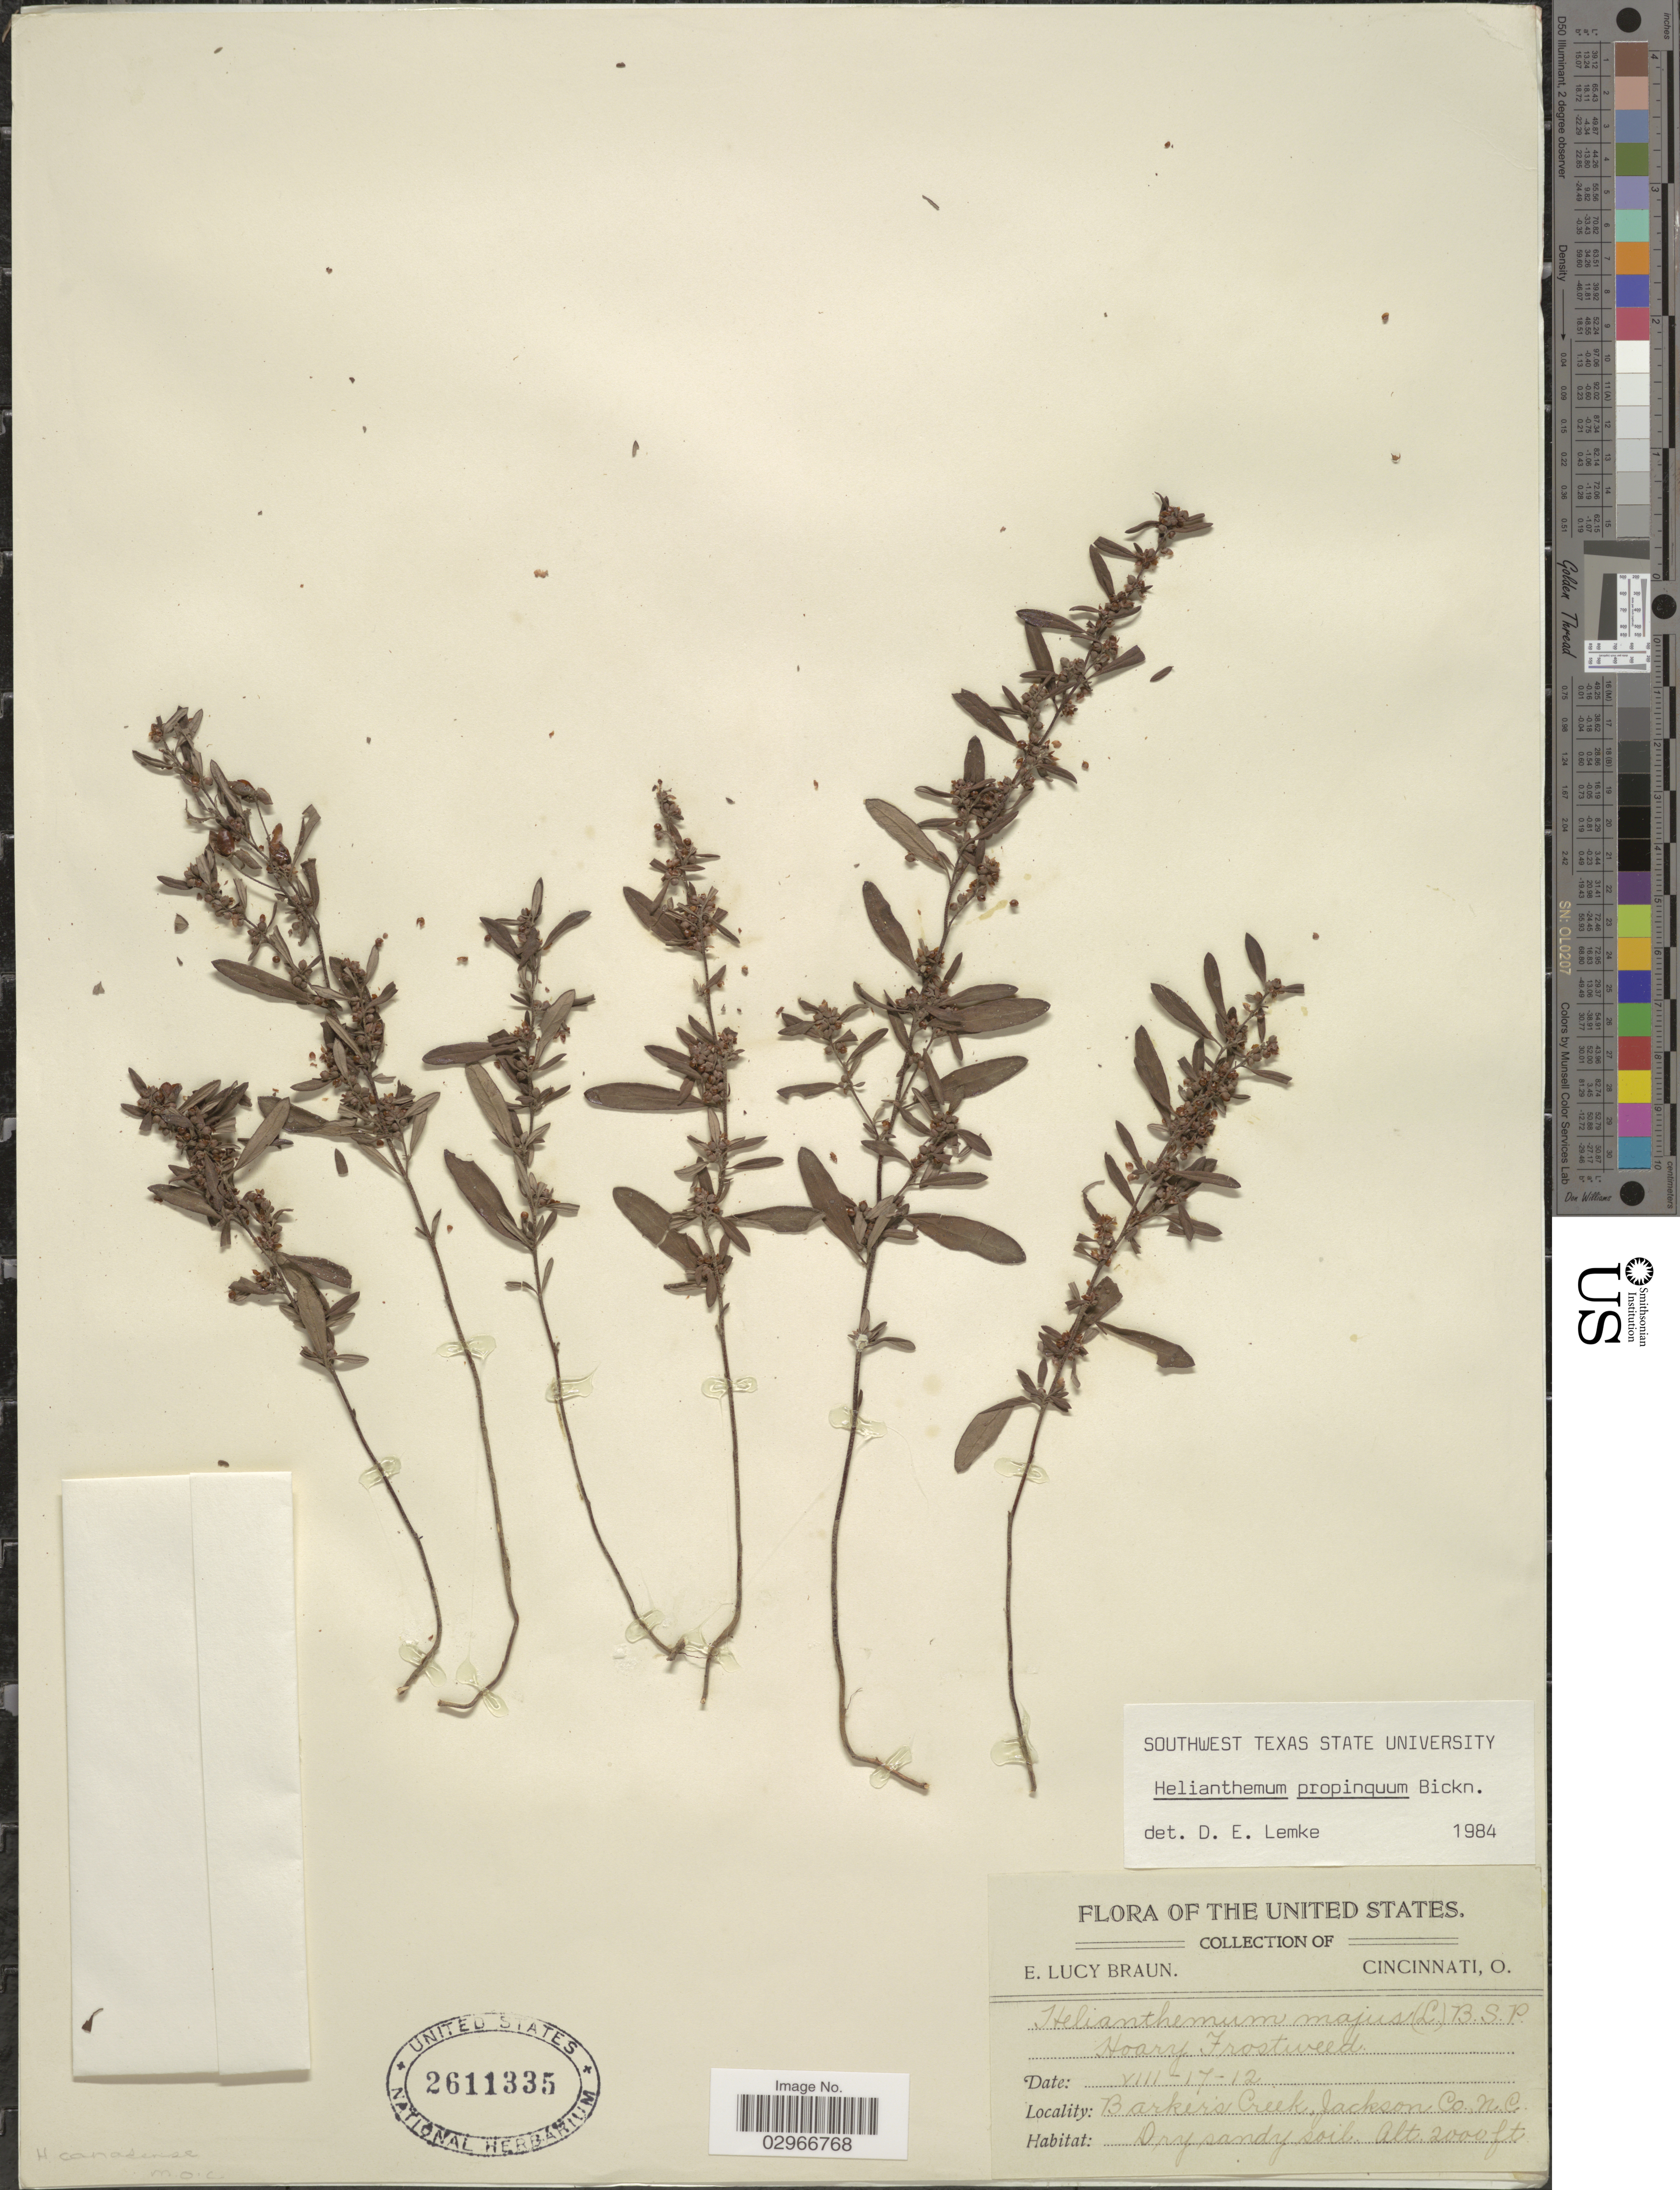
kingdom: Plantae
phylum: Tracheophyta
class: Magnoliopsida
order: Malvales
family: Cistaceae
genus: Helianthemum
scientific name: Helianthemum propinquum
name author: E.P. Bicknell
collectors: E. L. Braun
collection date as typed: Transcribed d/m/y: 17/8/12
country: United States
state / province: North Carolina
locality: Barker's Creel, Jackson Co.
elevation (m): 610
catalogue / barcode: US 2611335